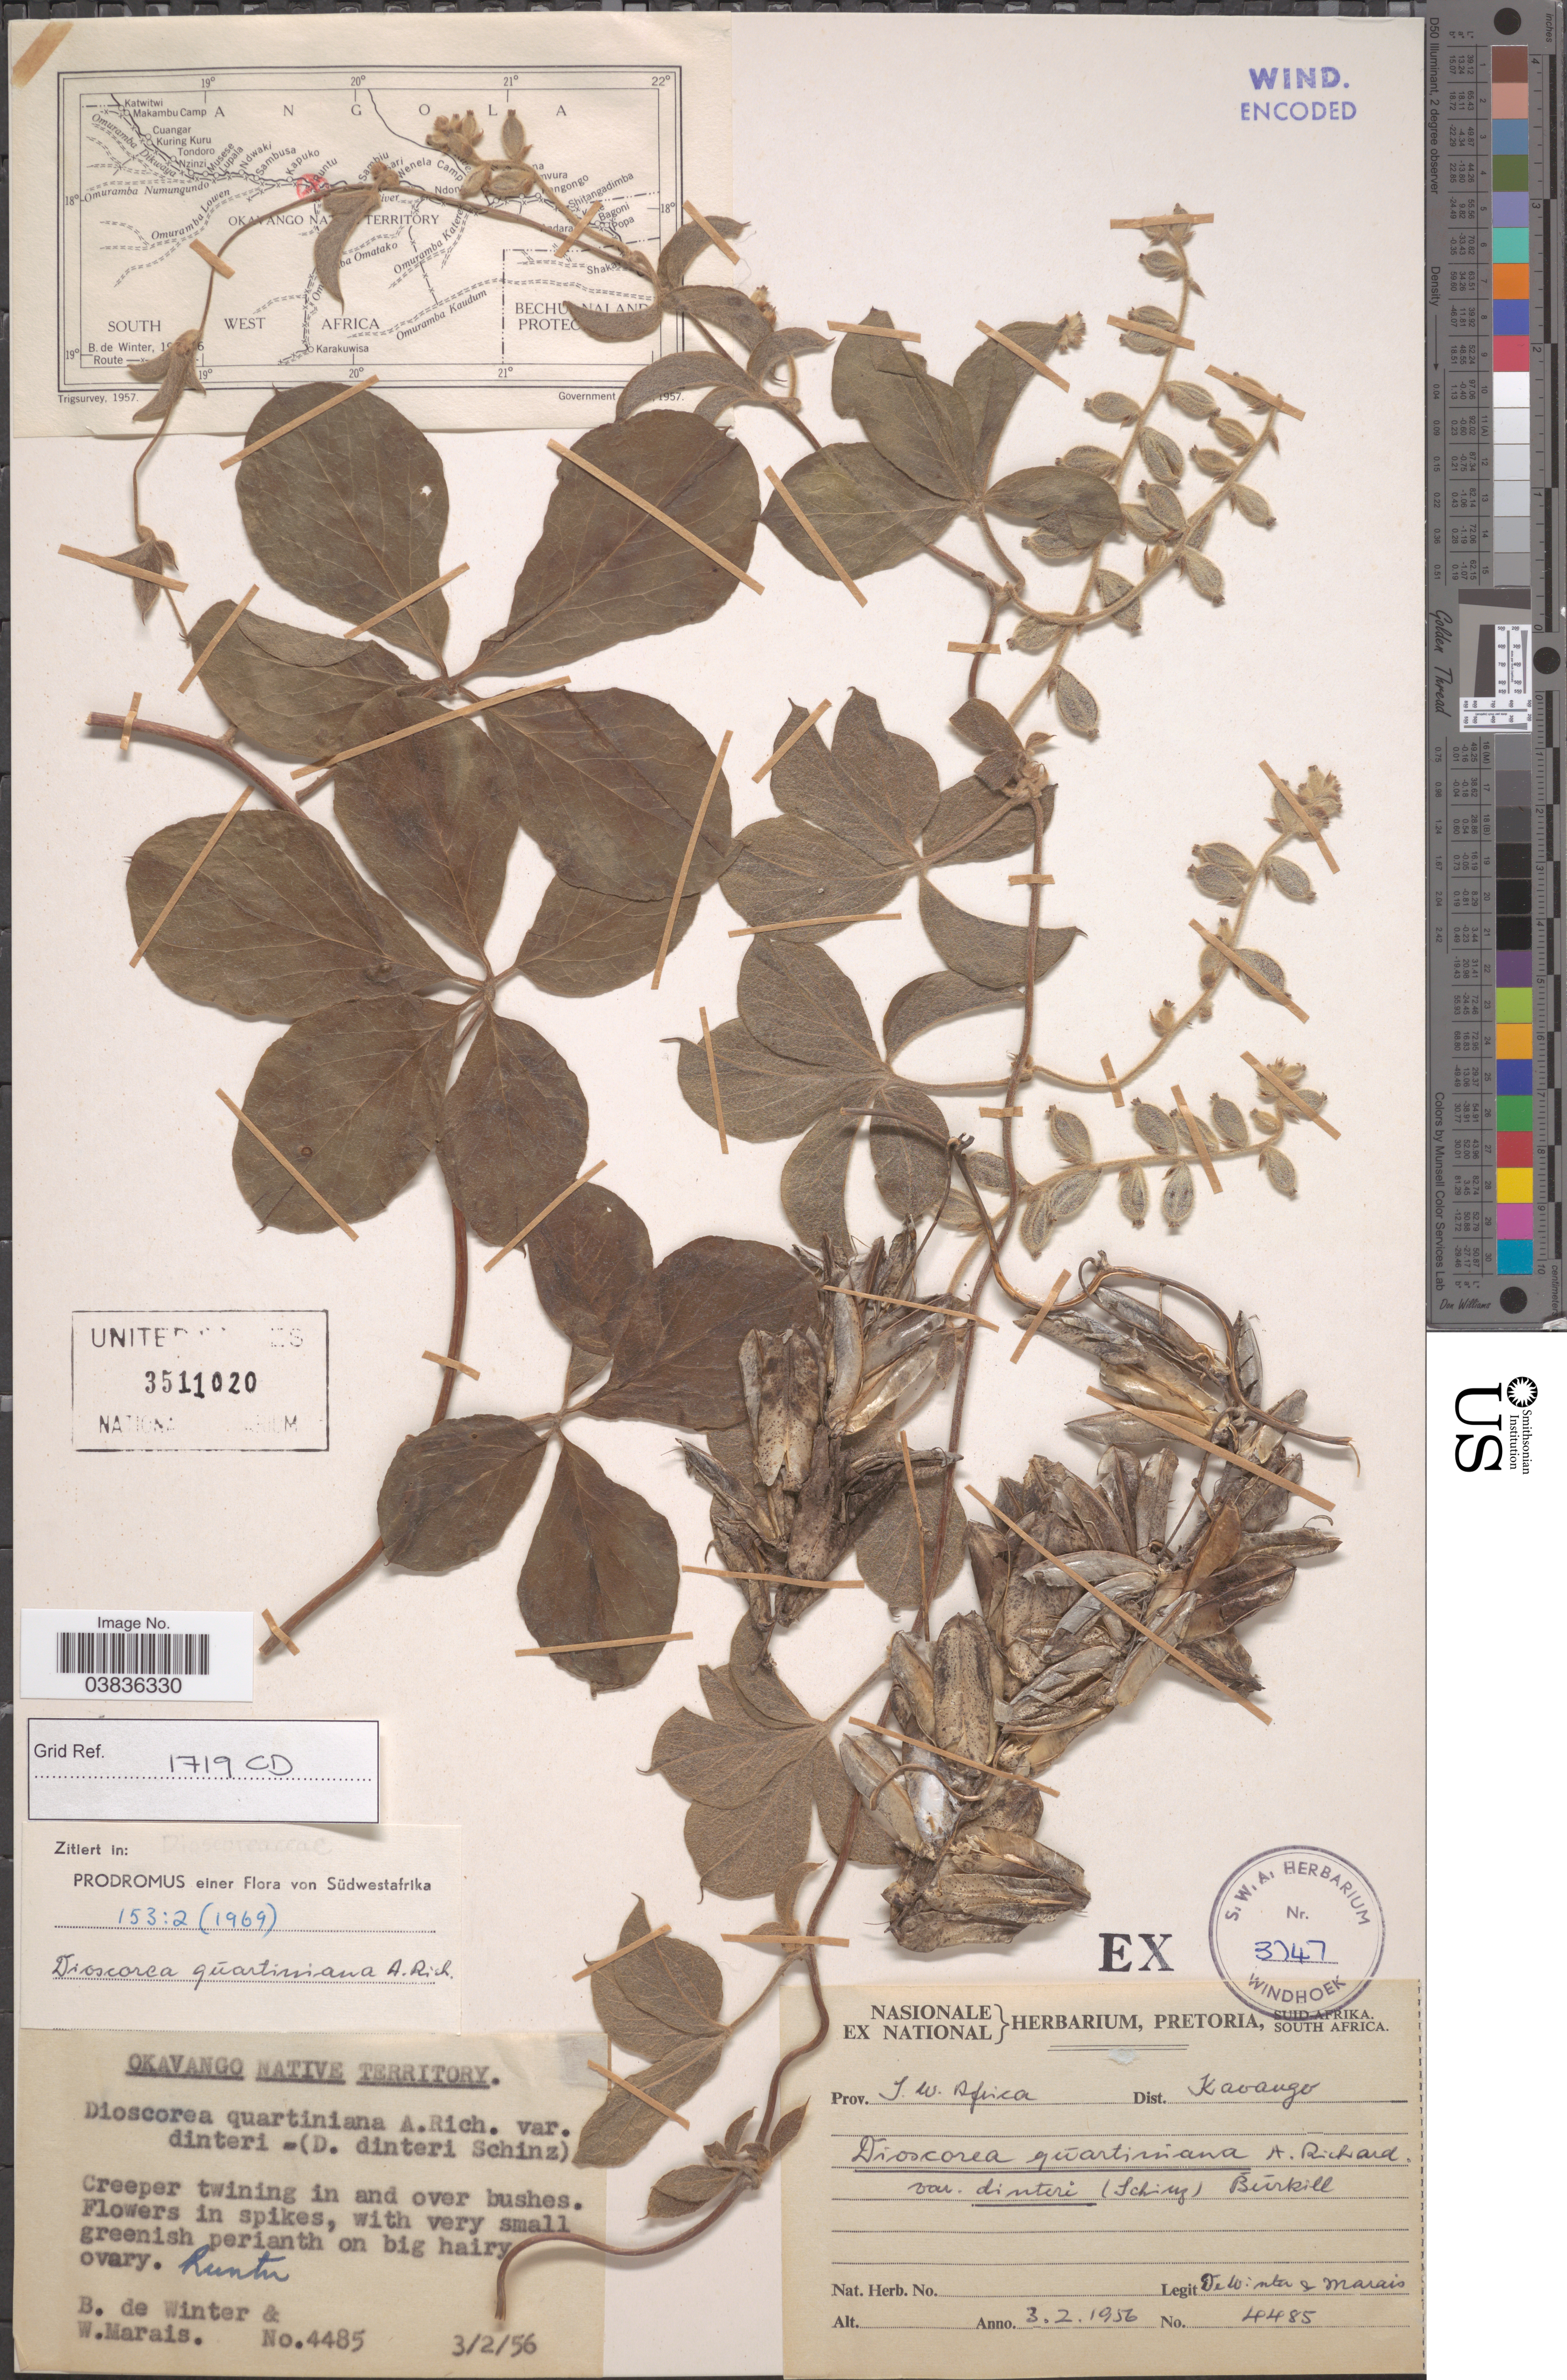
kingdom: Plantae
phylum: Tracheophyta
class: Liliopsida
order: Dioscoreales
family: Dioscoreaceae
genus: Dioscorea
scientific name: Dioscorea quartiniana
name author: A. Rich.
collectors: B. de Winter & W. Marais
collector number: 4485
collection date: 1956-02-03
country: Namibia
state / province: Kavango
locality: Prov. S. W. Africa. Dist. Kavango.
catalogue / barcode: US 3511020